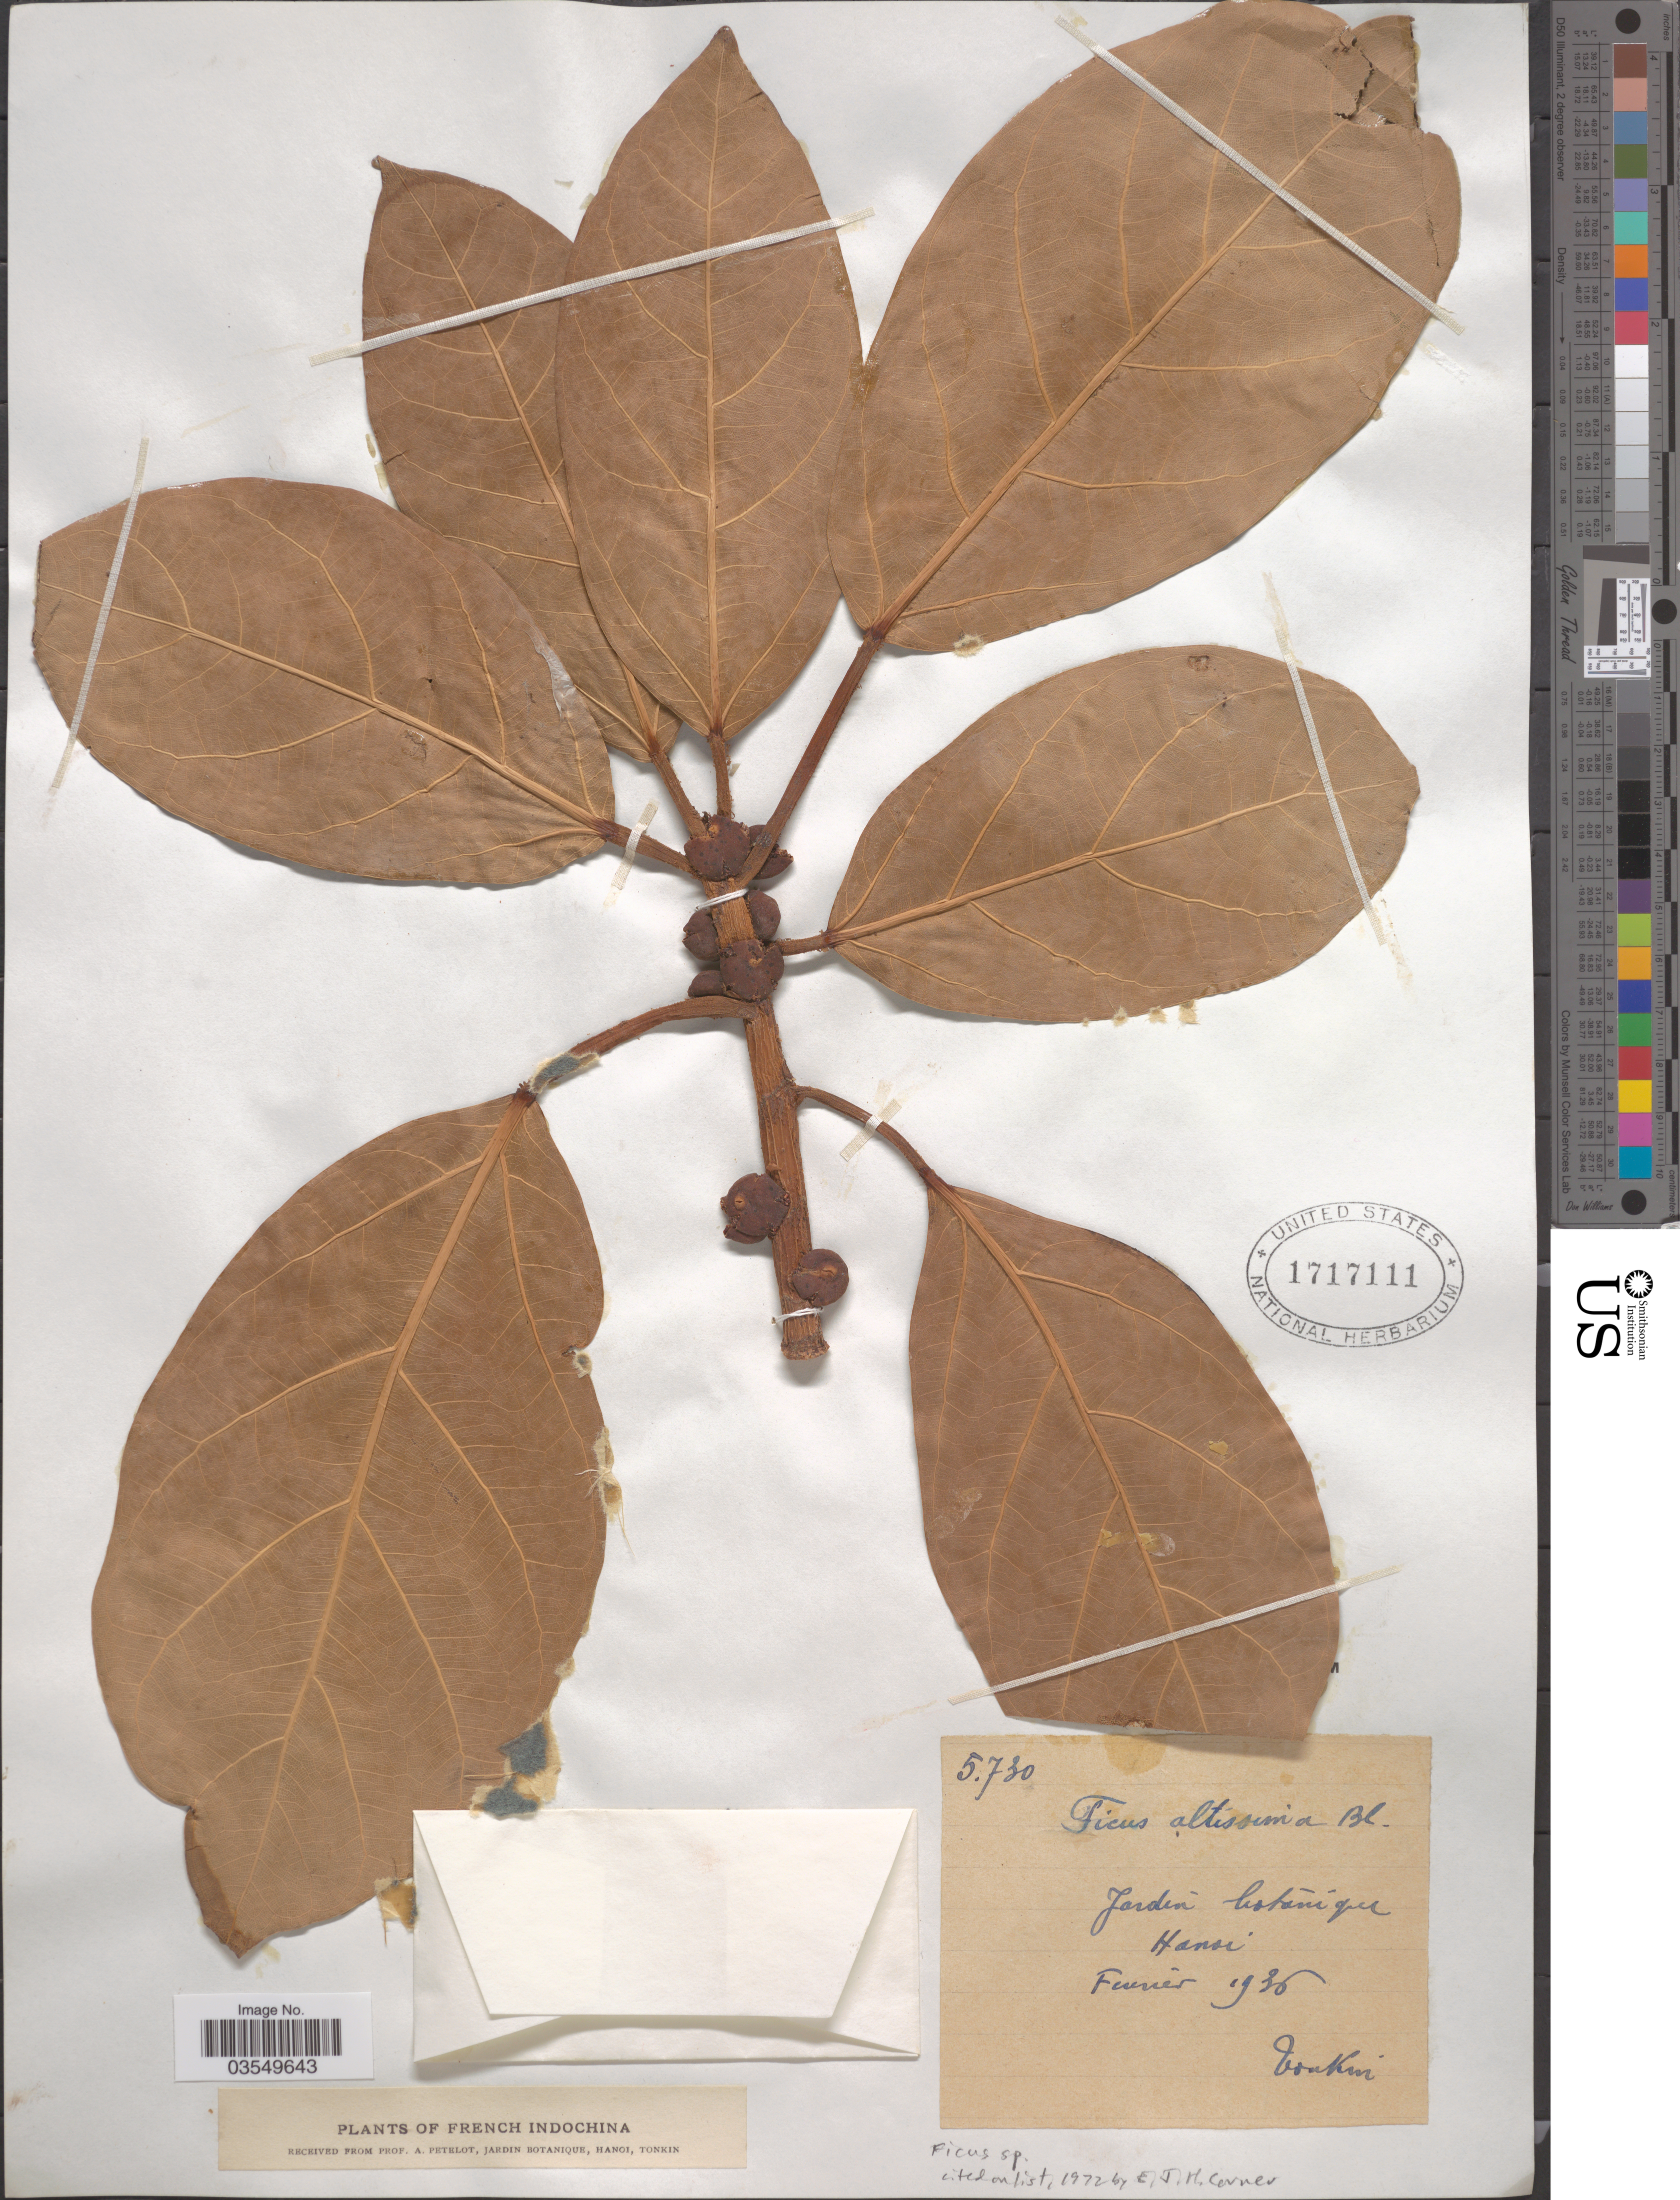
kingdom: Plantae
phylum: Tracheophyta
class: Magnoliopsida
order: Rosales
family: Moraceae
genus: Ficus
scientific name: Ficus altissima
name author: Blume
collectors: P. A. Pételot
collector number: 5730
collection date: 1936-02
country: Vietnam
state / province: Ha Noi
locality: French Indochina. Jardin botanique Hanoi.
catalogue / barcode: US 1717111